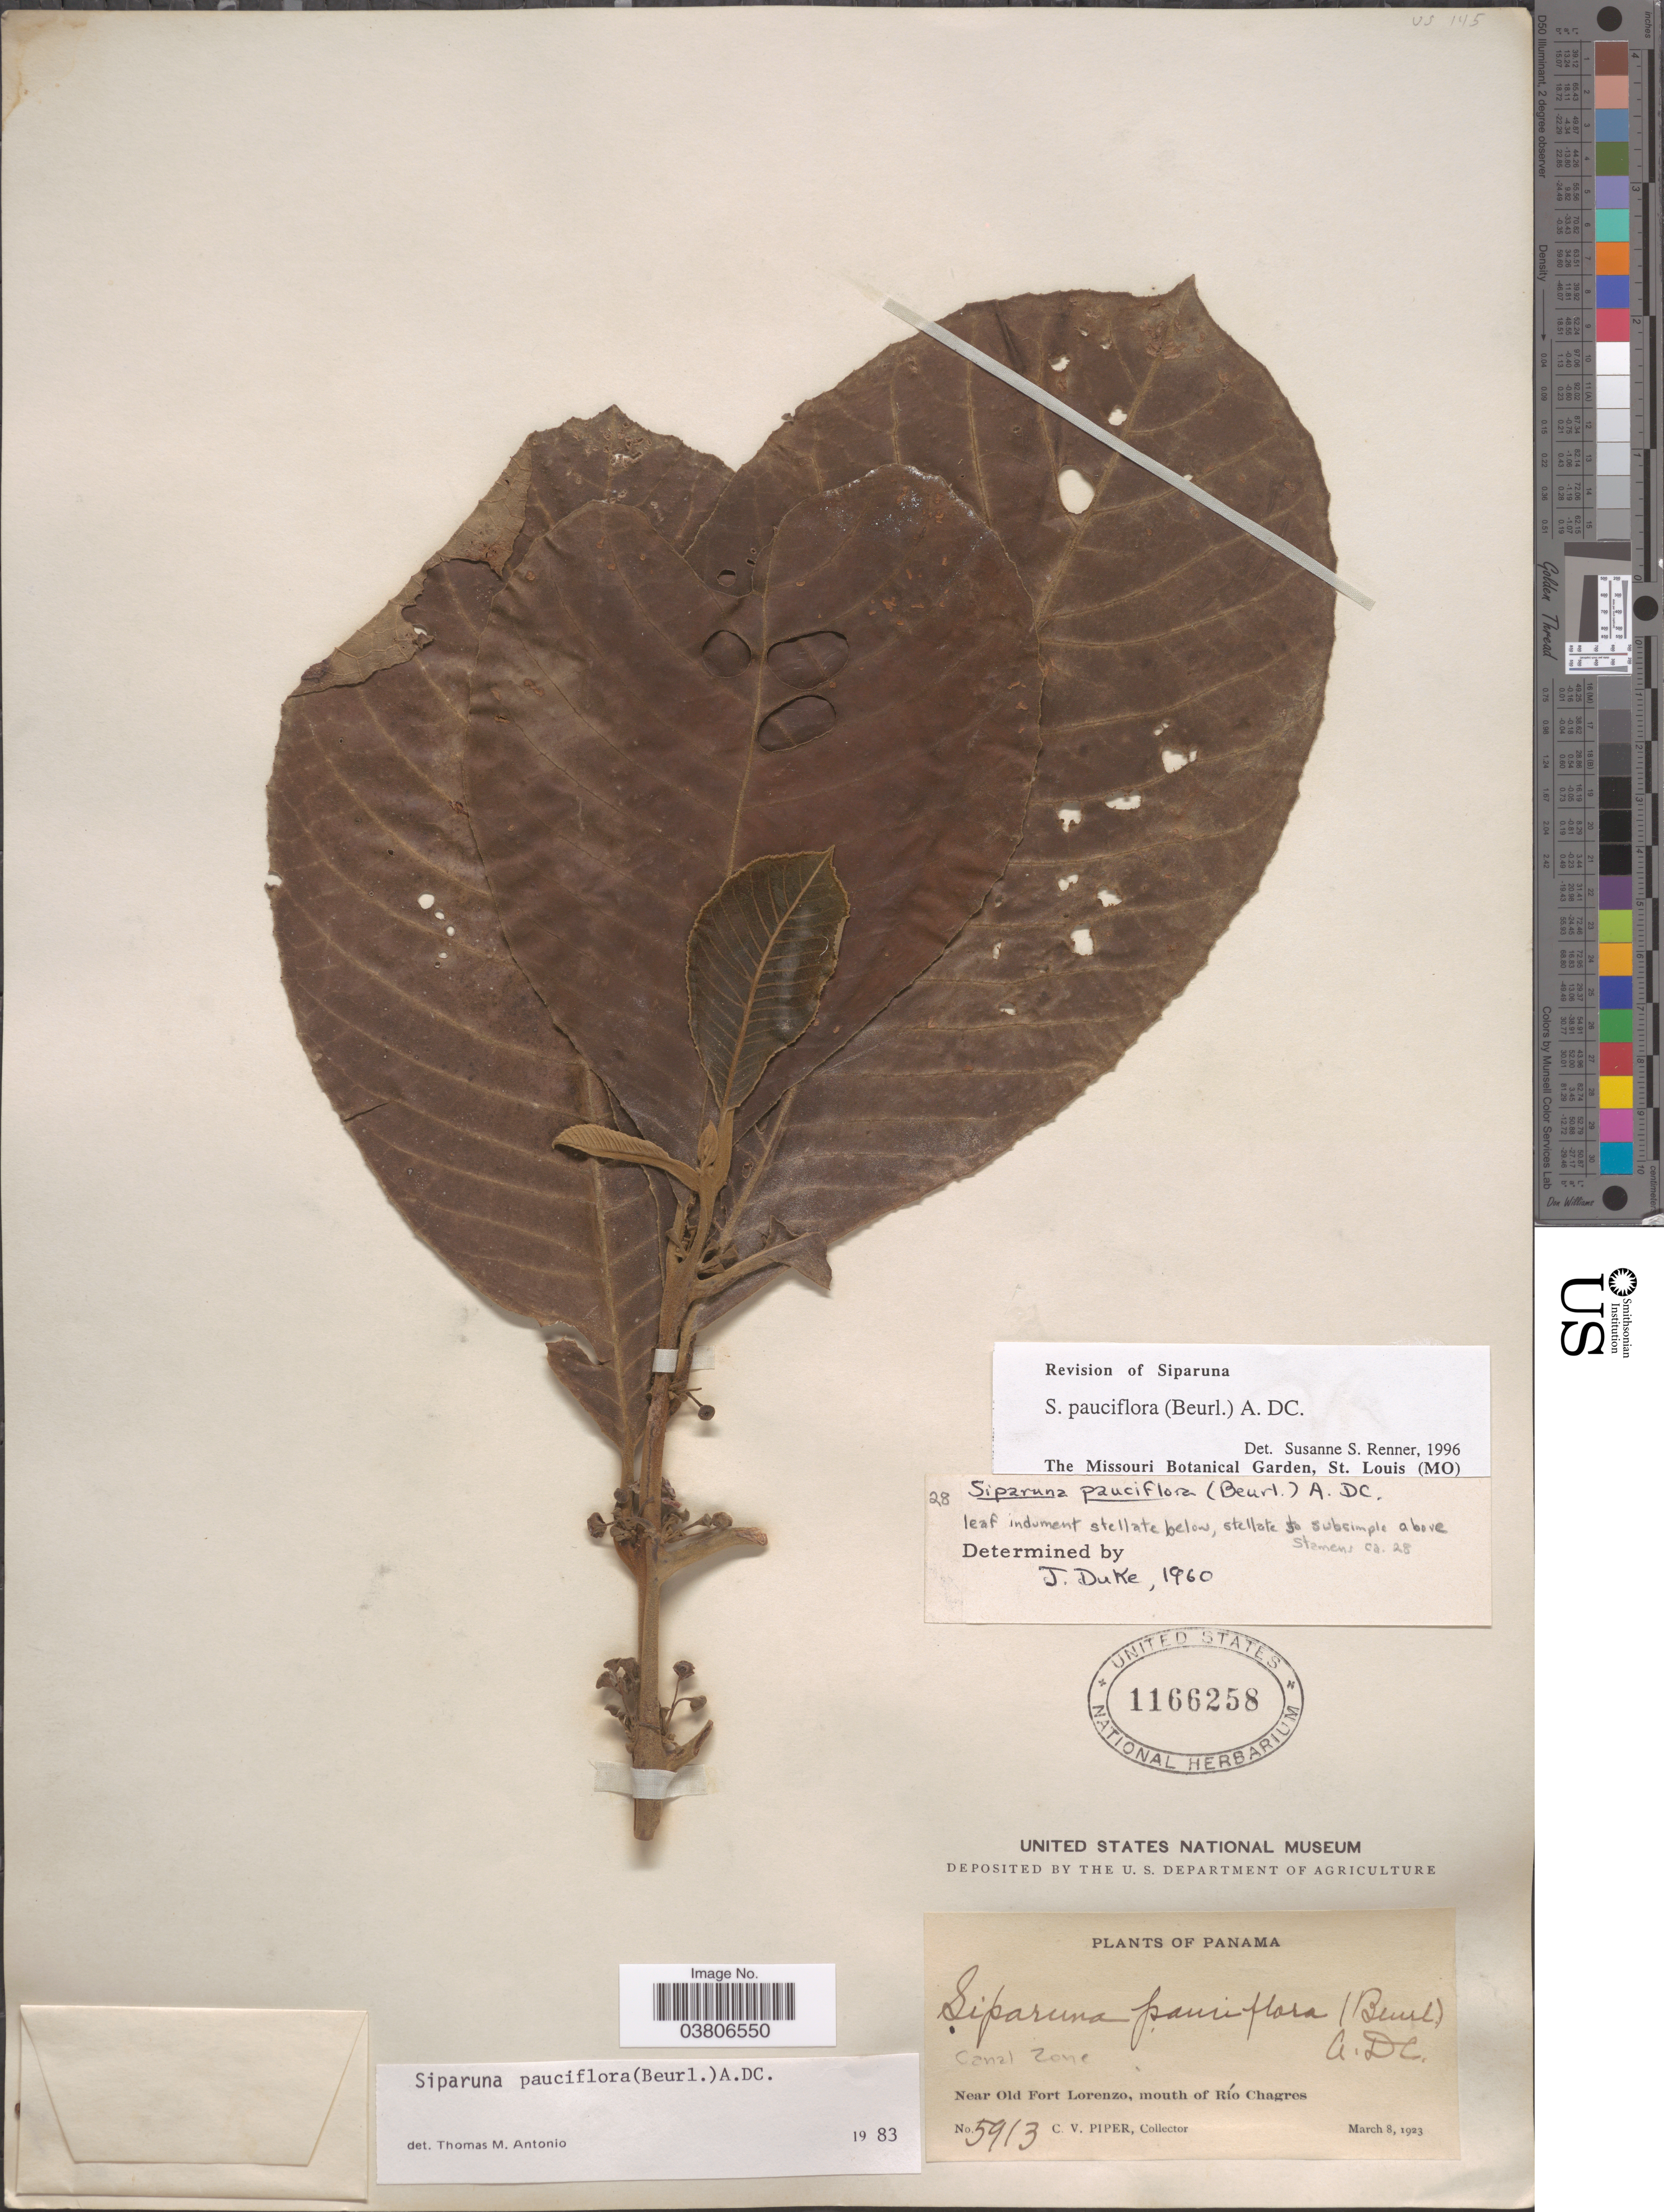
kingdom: Plantae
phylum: Tracheophyta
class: Magnoliopsida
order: Laurales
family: Siparunaceae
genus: Siparuna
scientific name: Siparuna pauciflora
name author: (Beurling) A. DC.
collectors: C. V. Piper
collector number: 5913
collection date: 1923-03-08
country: Panama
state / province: Colón / Panamá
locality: Canal Zone. Near Old Fort Lorenzo, mouth of Río Chagres.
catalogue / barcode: US 1166258